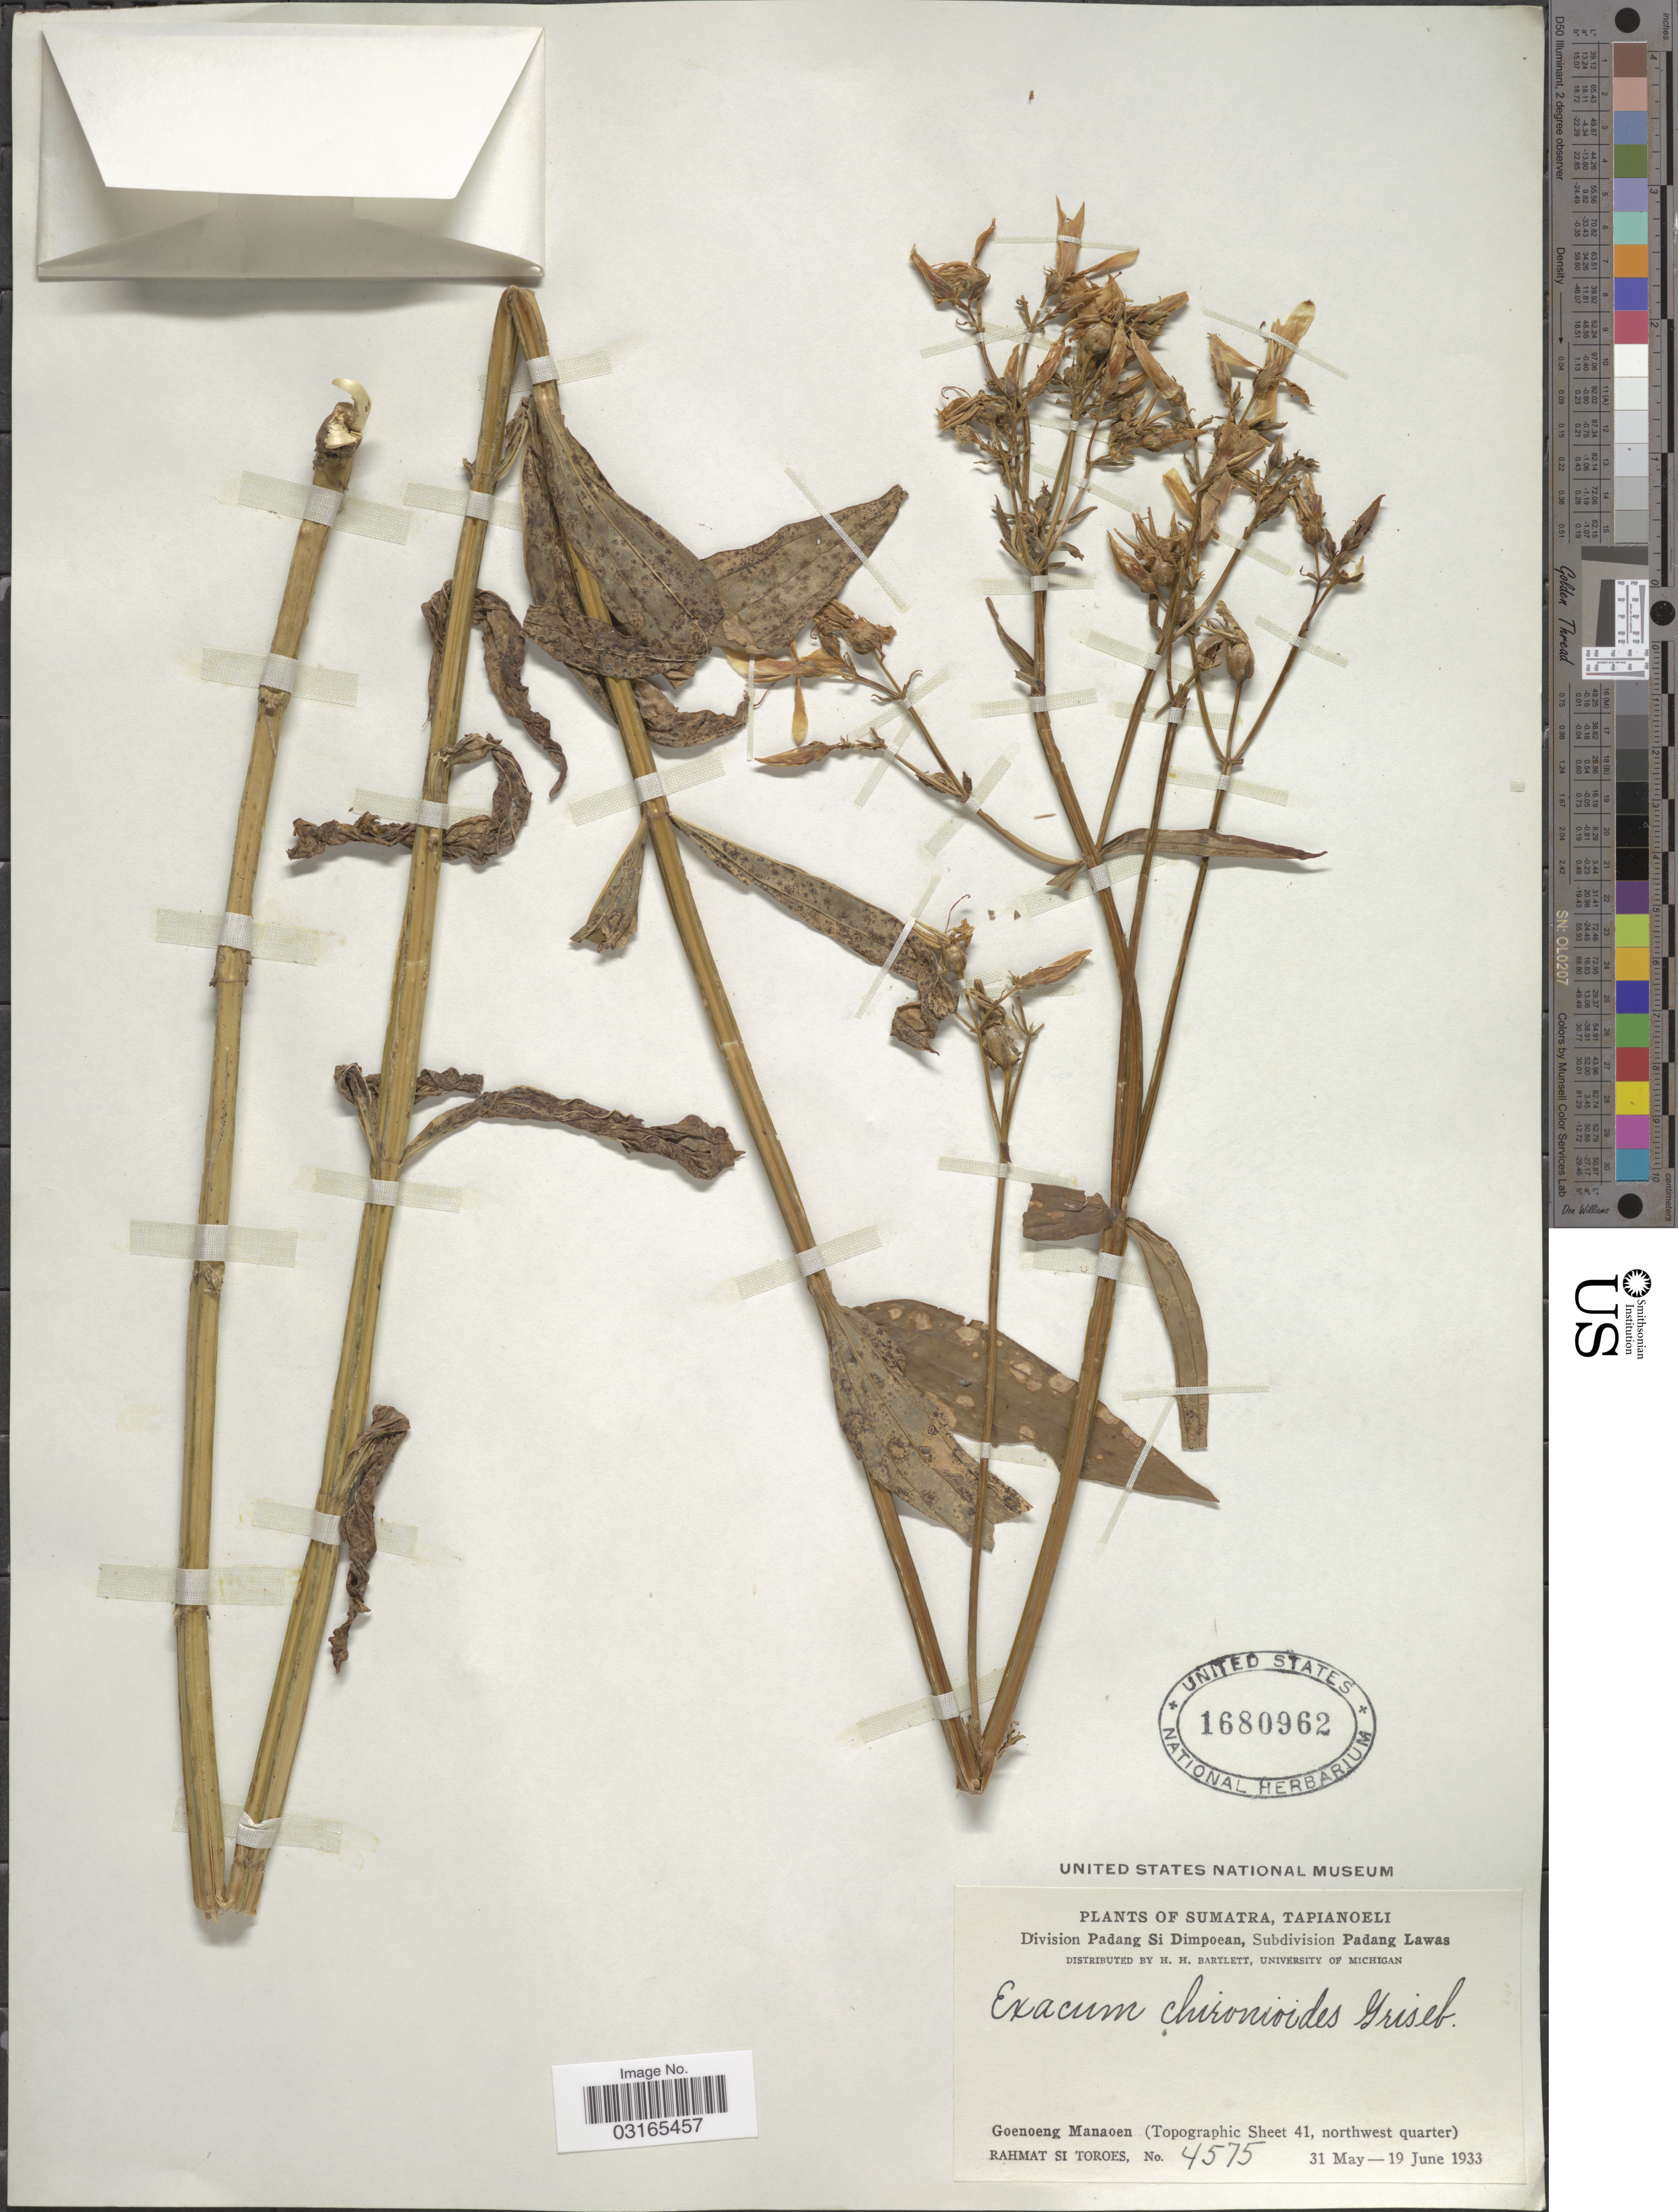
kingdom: Plantae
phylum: Tracheophyta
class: Magnoliopsida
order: Gentianales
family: Gentianaceae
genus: Exacum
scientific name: Exacum tetragonum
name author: Roxb.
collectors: Rahmat Si Boeea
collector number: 4575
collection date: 1933-05-31/1933-06-19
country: Indonesia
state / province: Sumatra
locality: Tapianoeli. Division Padang Si Dimpoean, Subdivision Padang Lawas. Goenoeng Manaoen (Topographic Sheet 41, northwest quarter).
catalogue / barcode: US 1680962